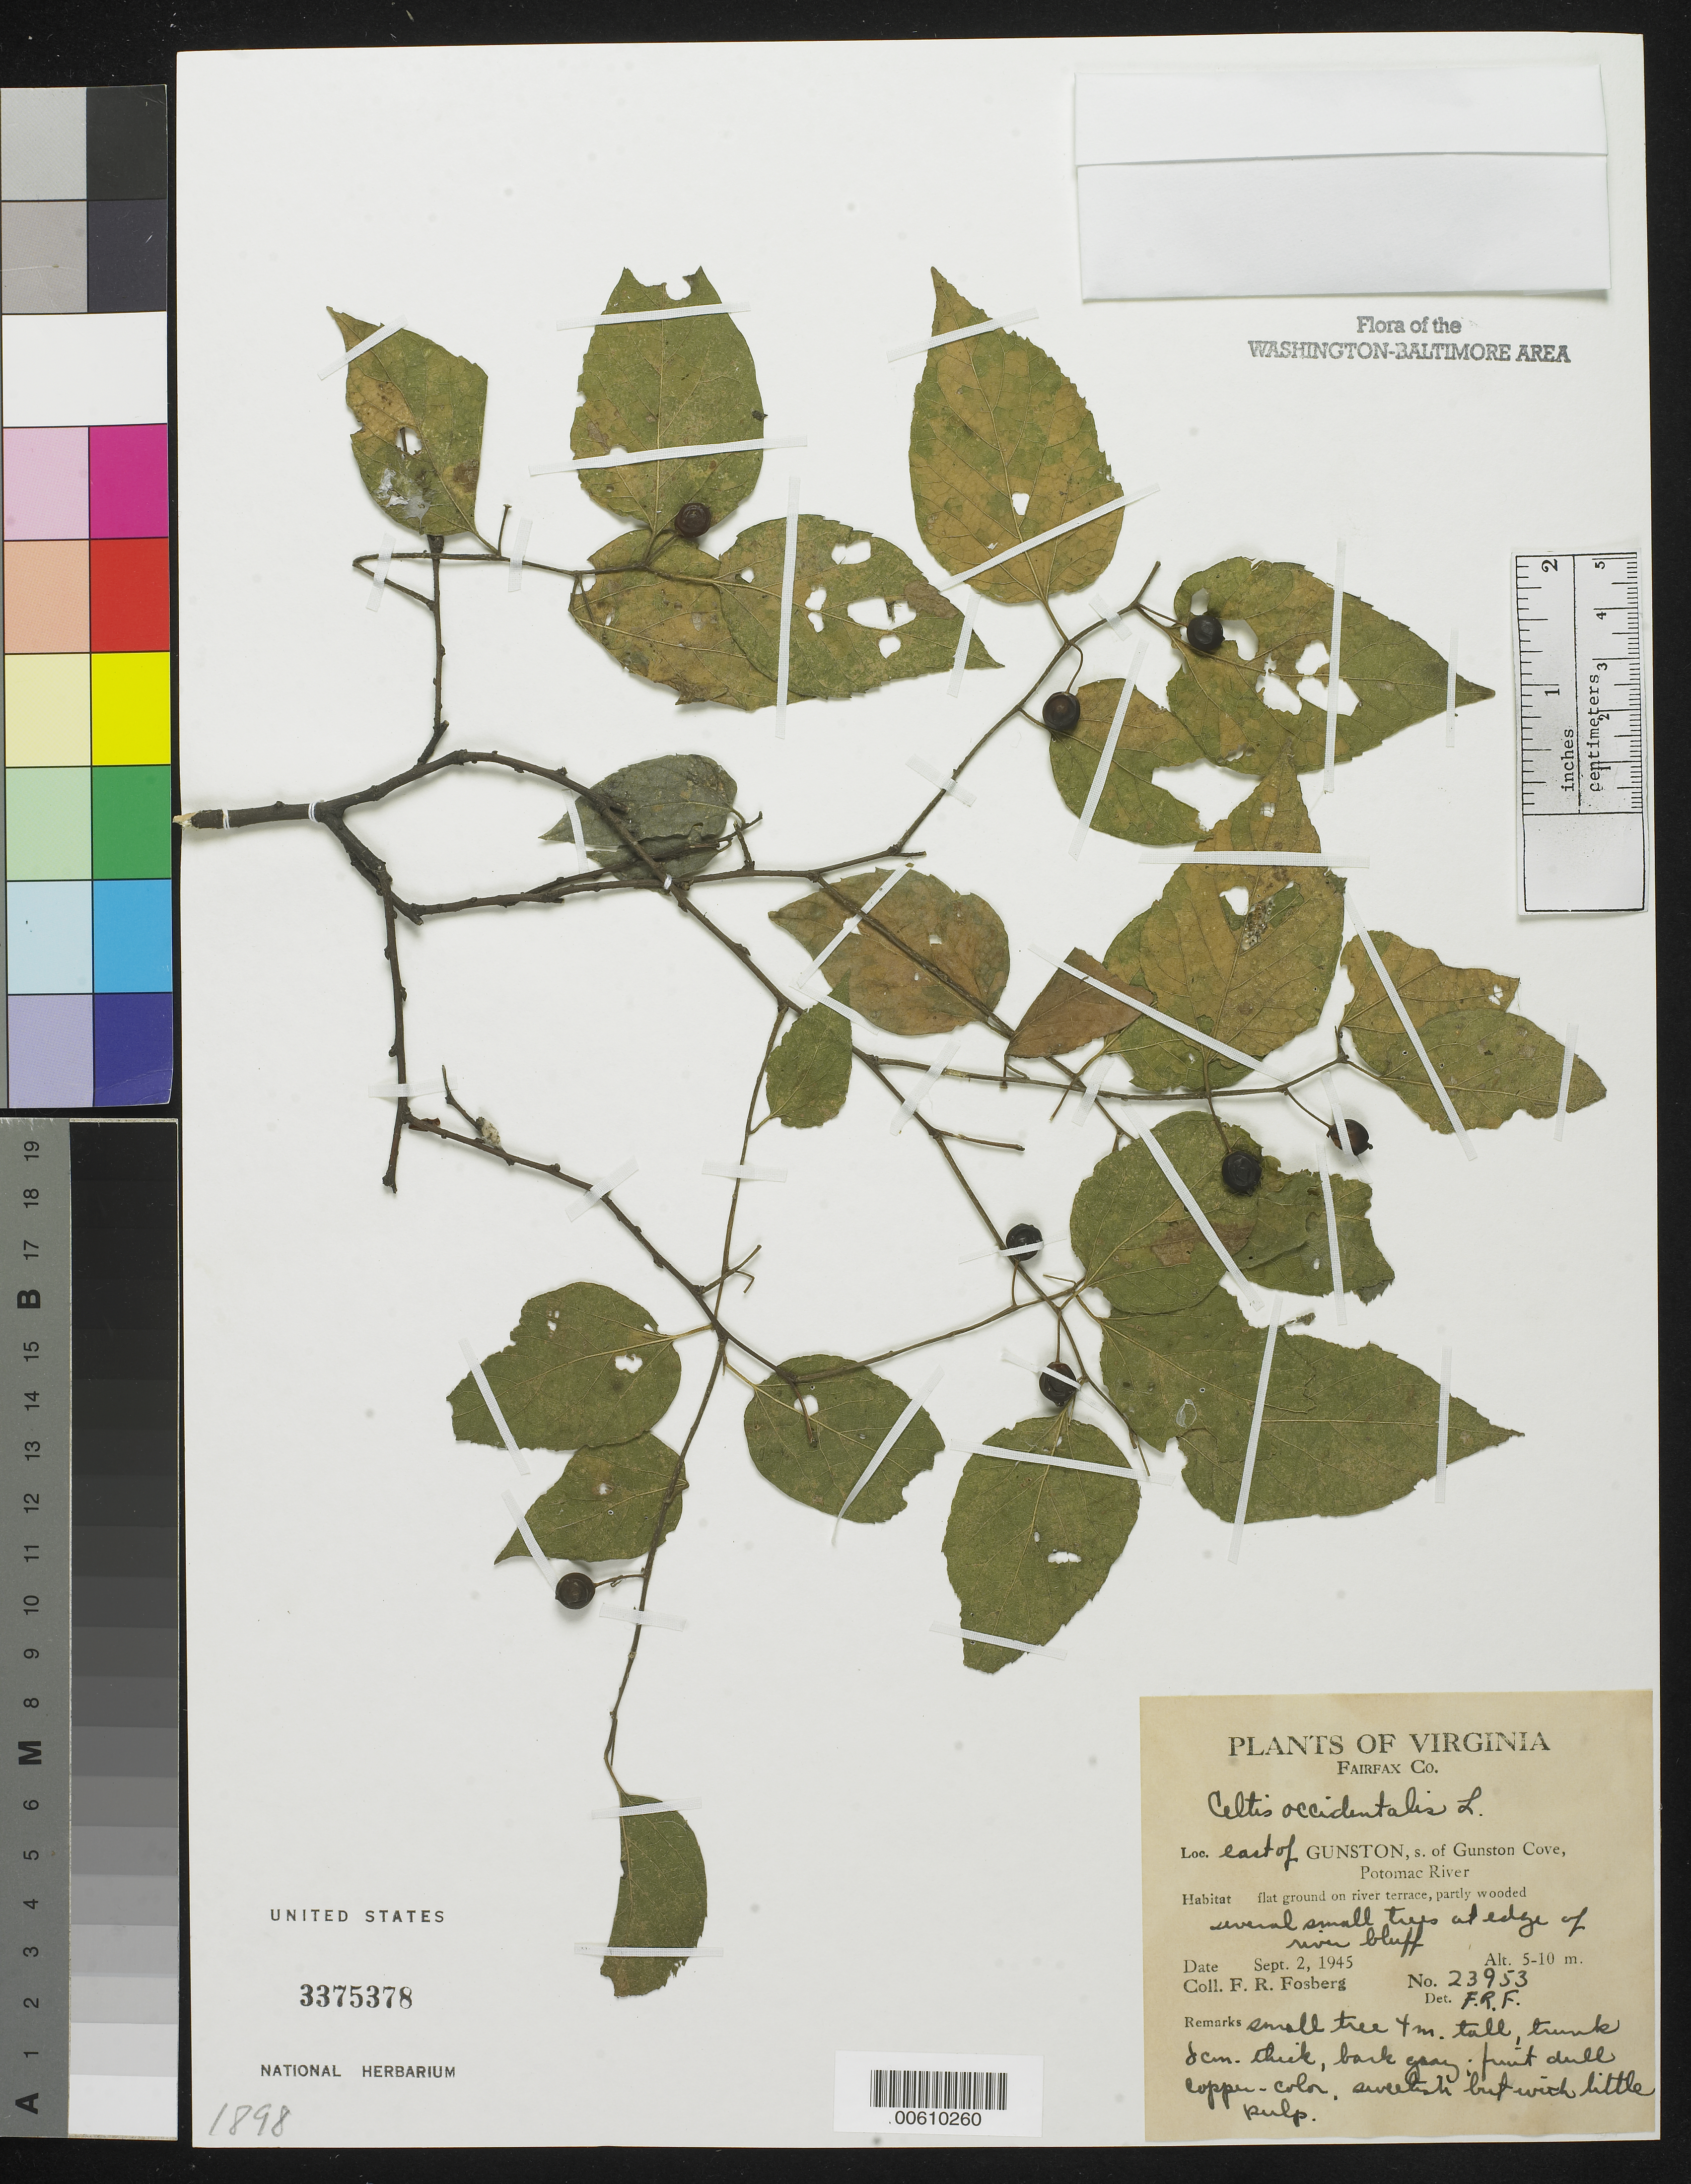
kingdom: Plantae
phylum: Tracheophyta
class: Magnoliopsida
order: Rosales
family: Cannabaceae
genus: Celtis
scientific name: Celtis occidentalis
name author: L.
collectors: F. R. Fosberg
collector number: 23953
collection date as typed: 02 Sep 1945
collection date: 1945-09-02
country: United States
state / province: Virginia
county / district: Fairfax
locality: E of Guston, S of Gunston Cove, Potomac River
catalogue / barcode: US 3375378